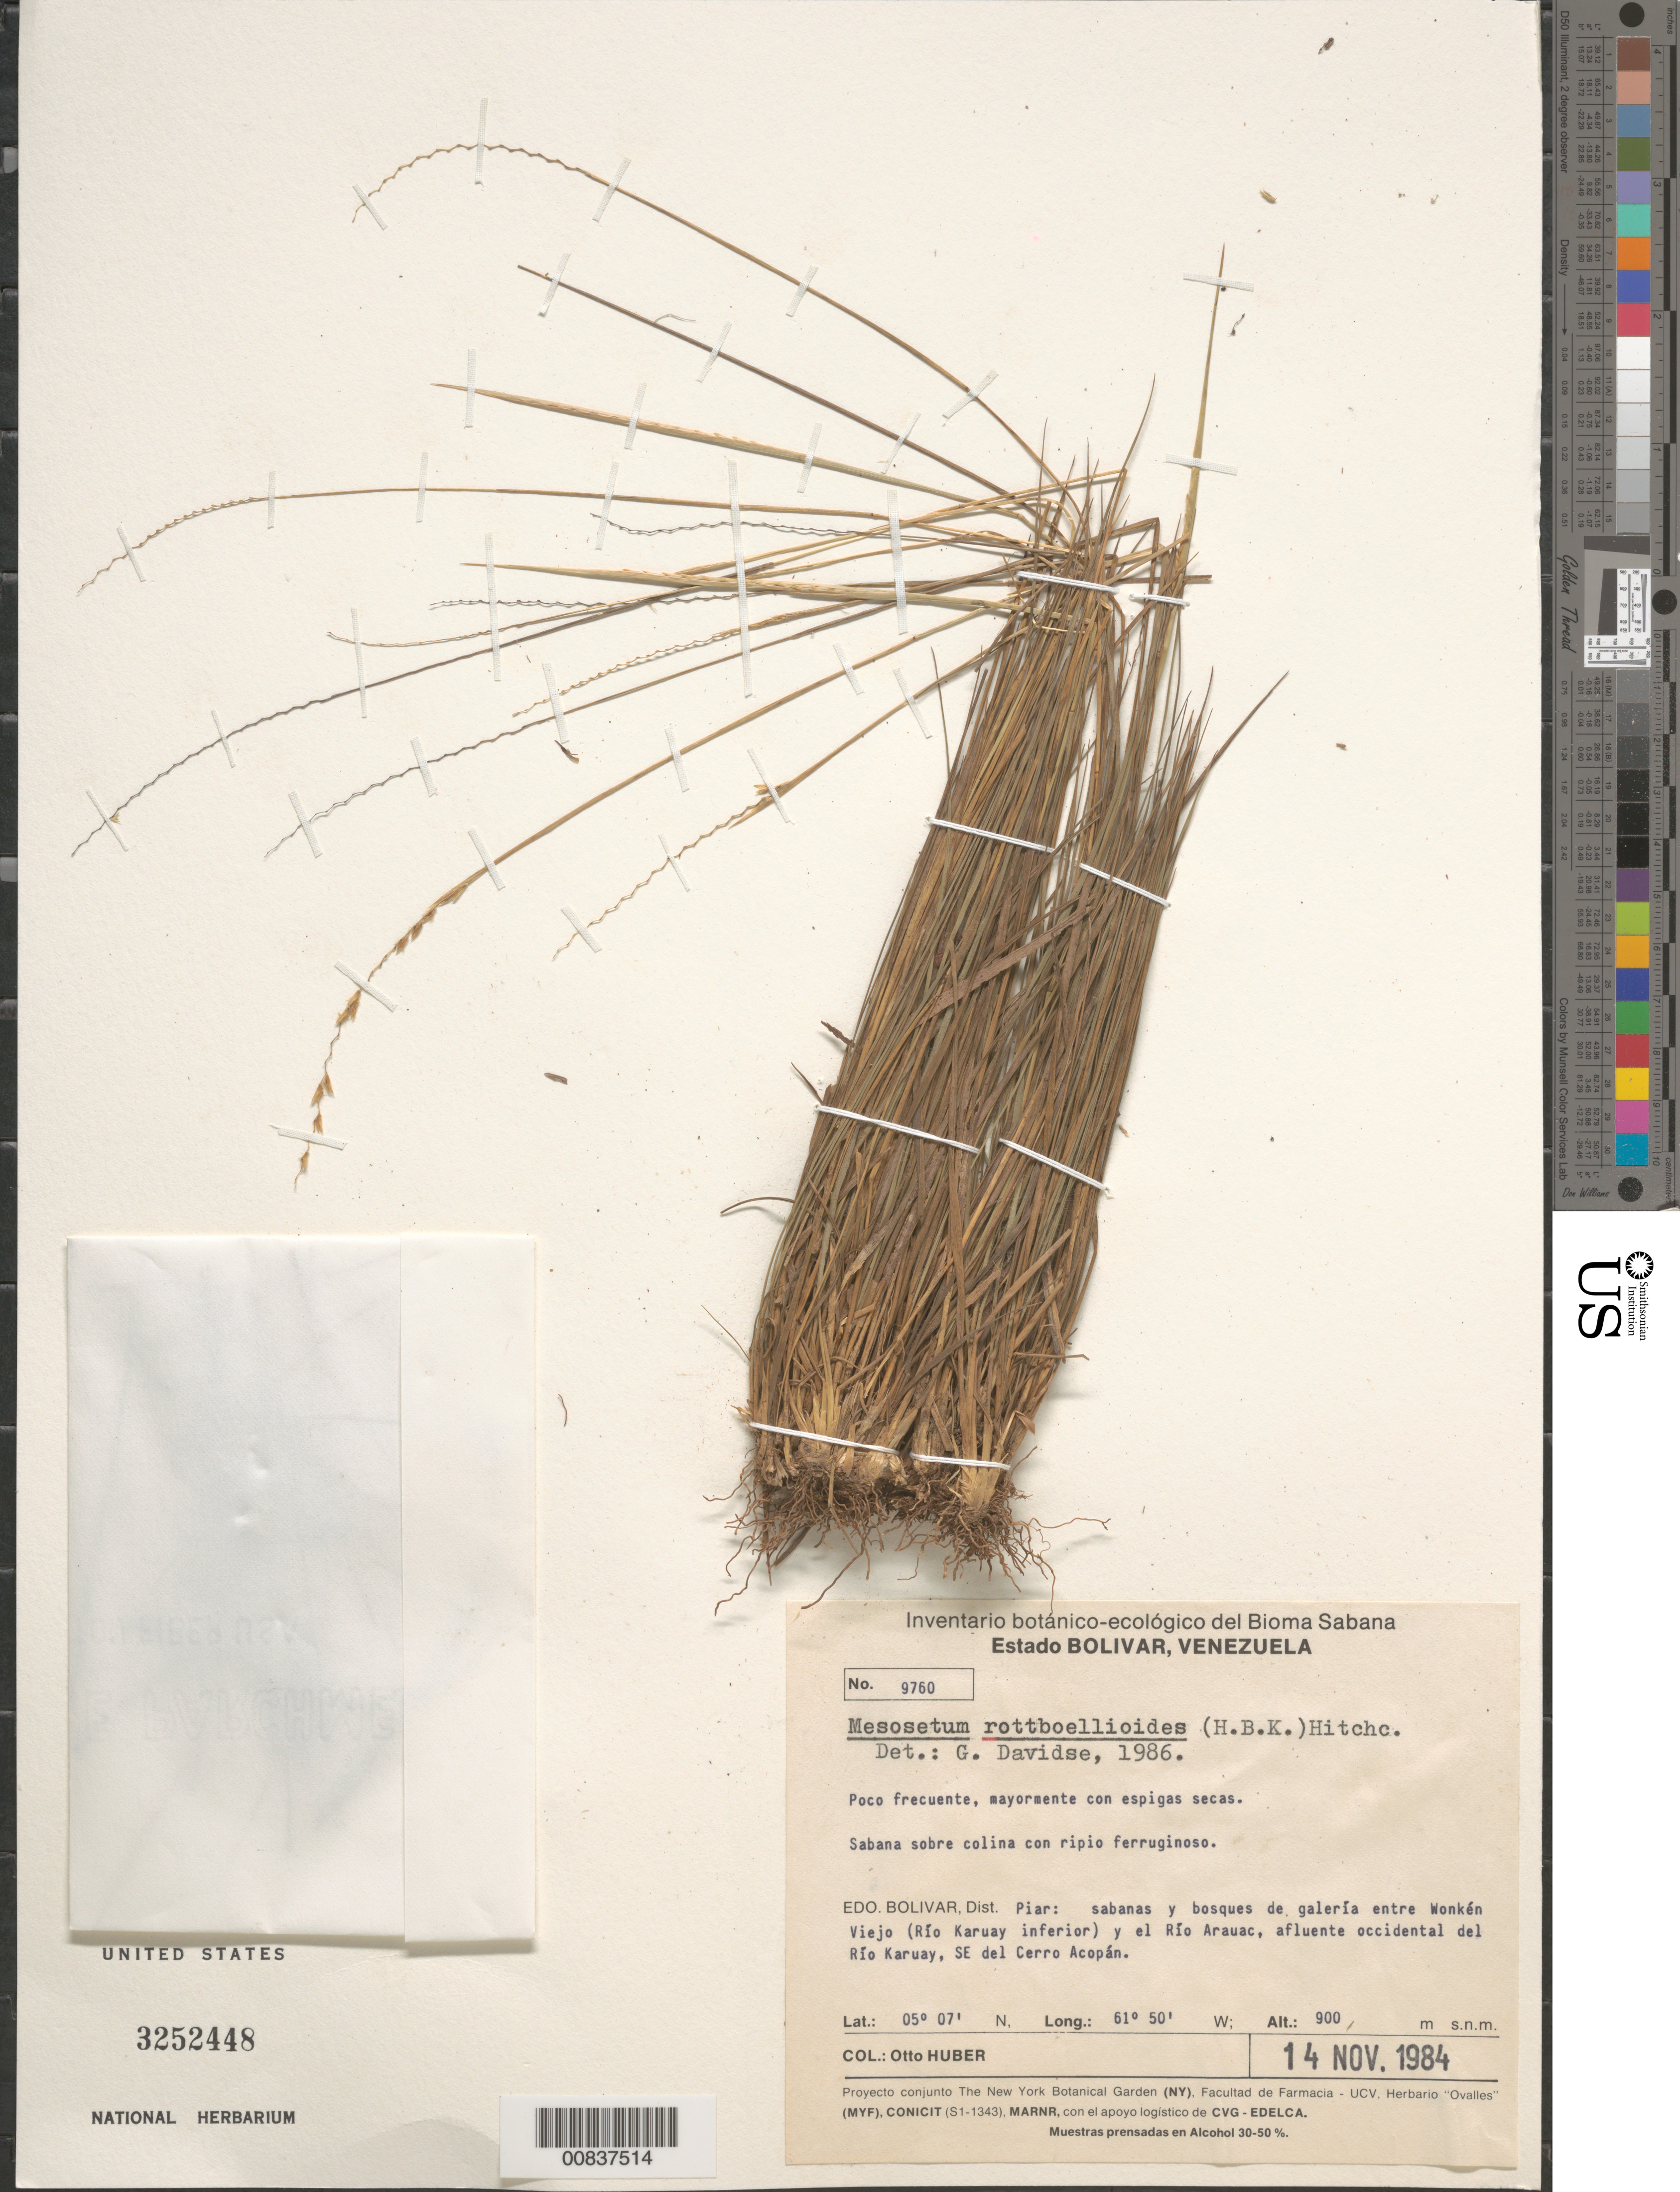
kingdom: Plantae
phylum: Tracheophyta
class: Liliopsida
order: Poales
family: Poaceae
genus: Mesosetum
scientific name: Mesosetum rottboellioides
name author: (Kunth) Hitchc.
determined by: Davidse, Gerrit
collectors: O. Huber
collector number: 9760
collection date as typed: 14-Nov-84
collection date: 1984-11-14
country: Venezuela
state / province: Bolívar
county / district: Piar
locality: Wonken Veijo (Río Karuay inferíor) to Río Arauac, flowing west from Río Karuay, SE of Cerro Acopán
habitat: Sabana sobre colina con ripio ferruginoso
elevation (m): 900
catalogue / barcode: US 3252448